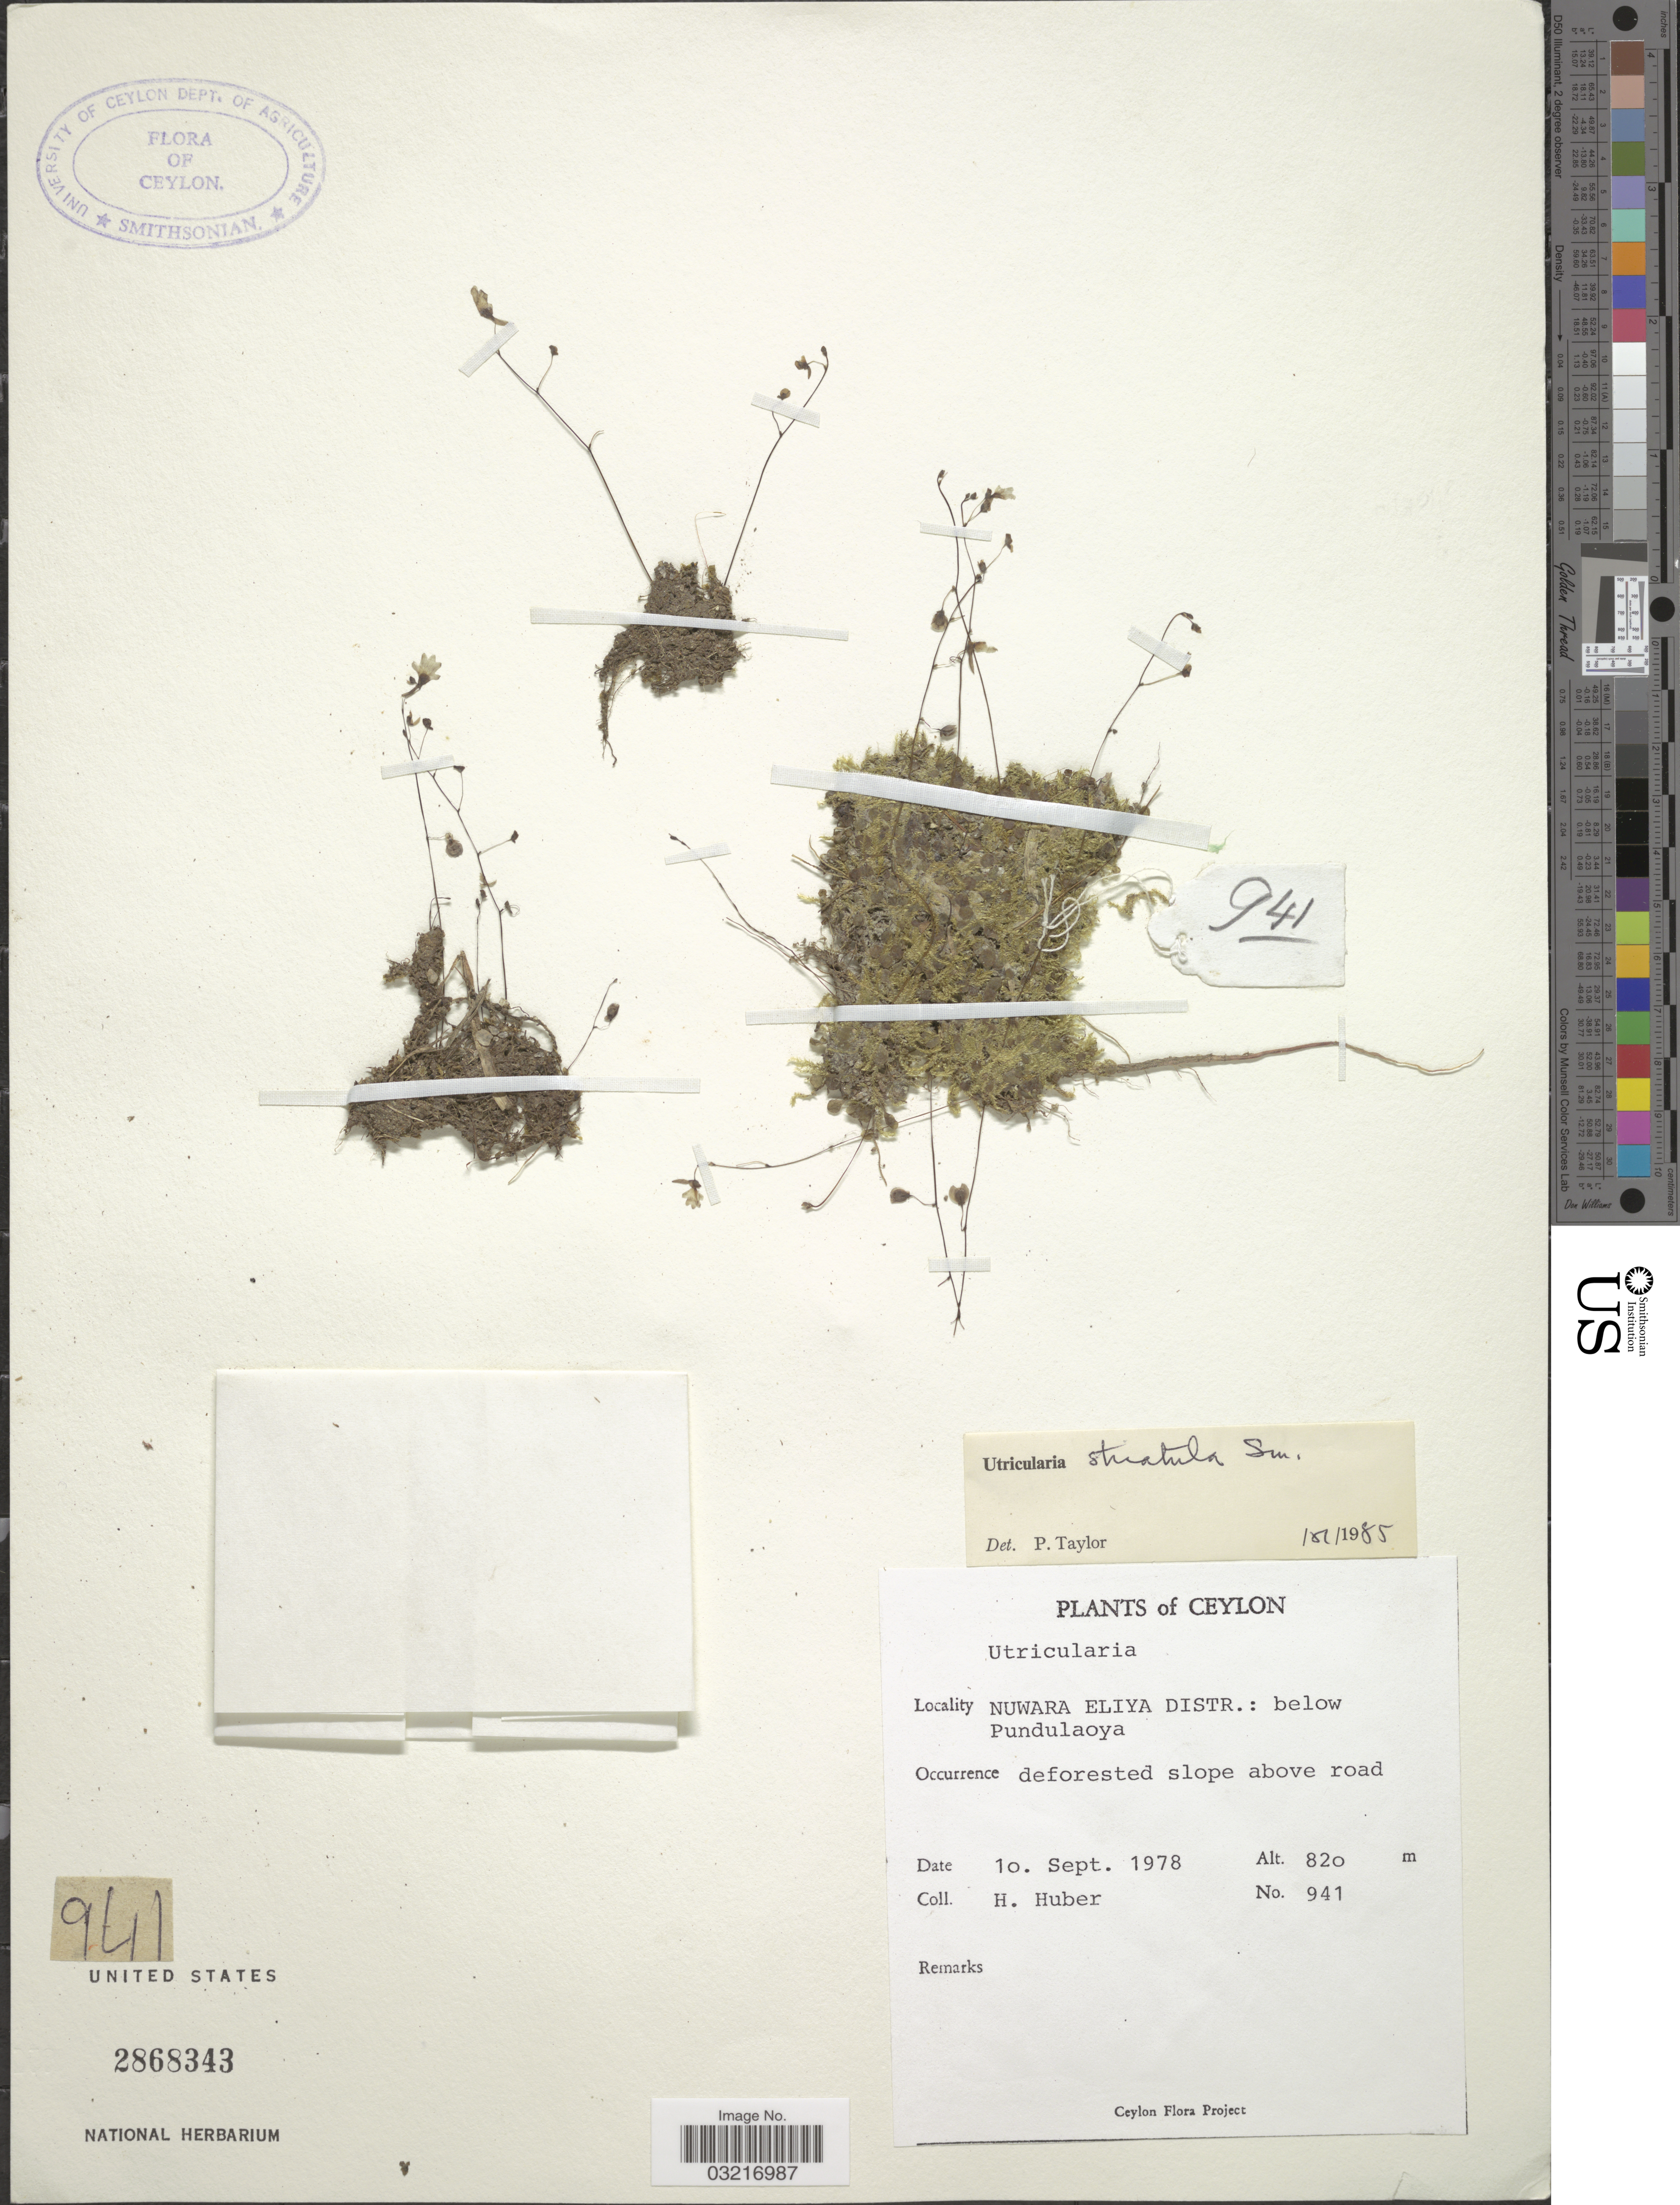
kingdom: Plantae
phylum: Tracheophyta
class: Magnoliopsida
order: Lamiales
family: Lentibulariaceae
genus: Utricularia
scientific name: Utricularia striatula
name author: Sm.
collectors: H. Huber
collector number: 941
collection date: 1978-09-10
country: Sri Lanka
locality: Ceylon, Nuwara Eliya Distr.: below Pundulaoya.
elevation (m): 820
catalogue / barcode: US 2868343